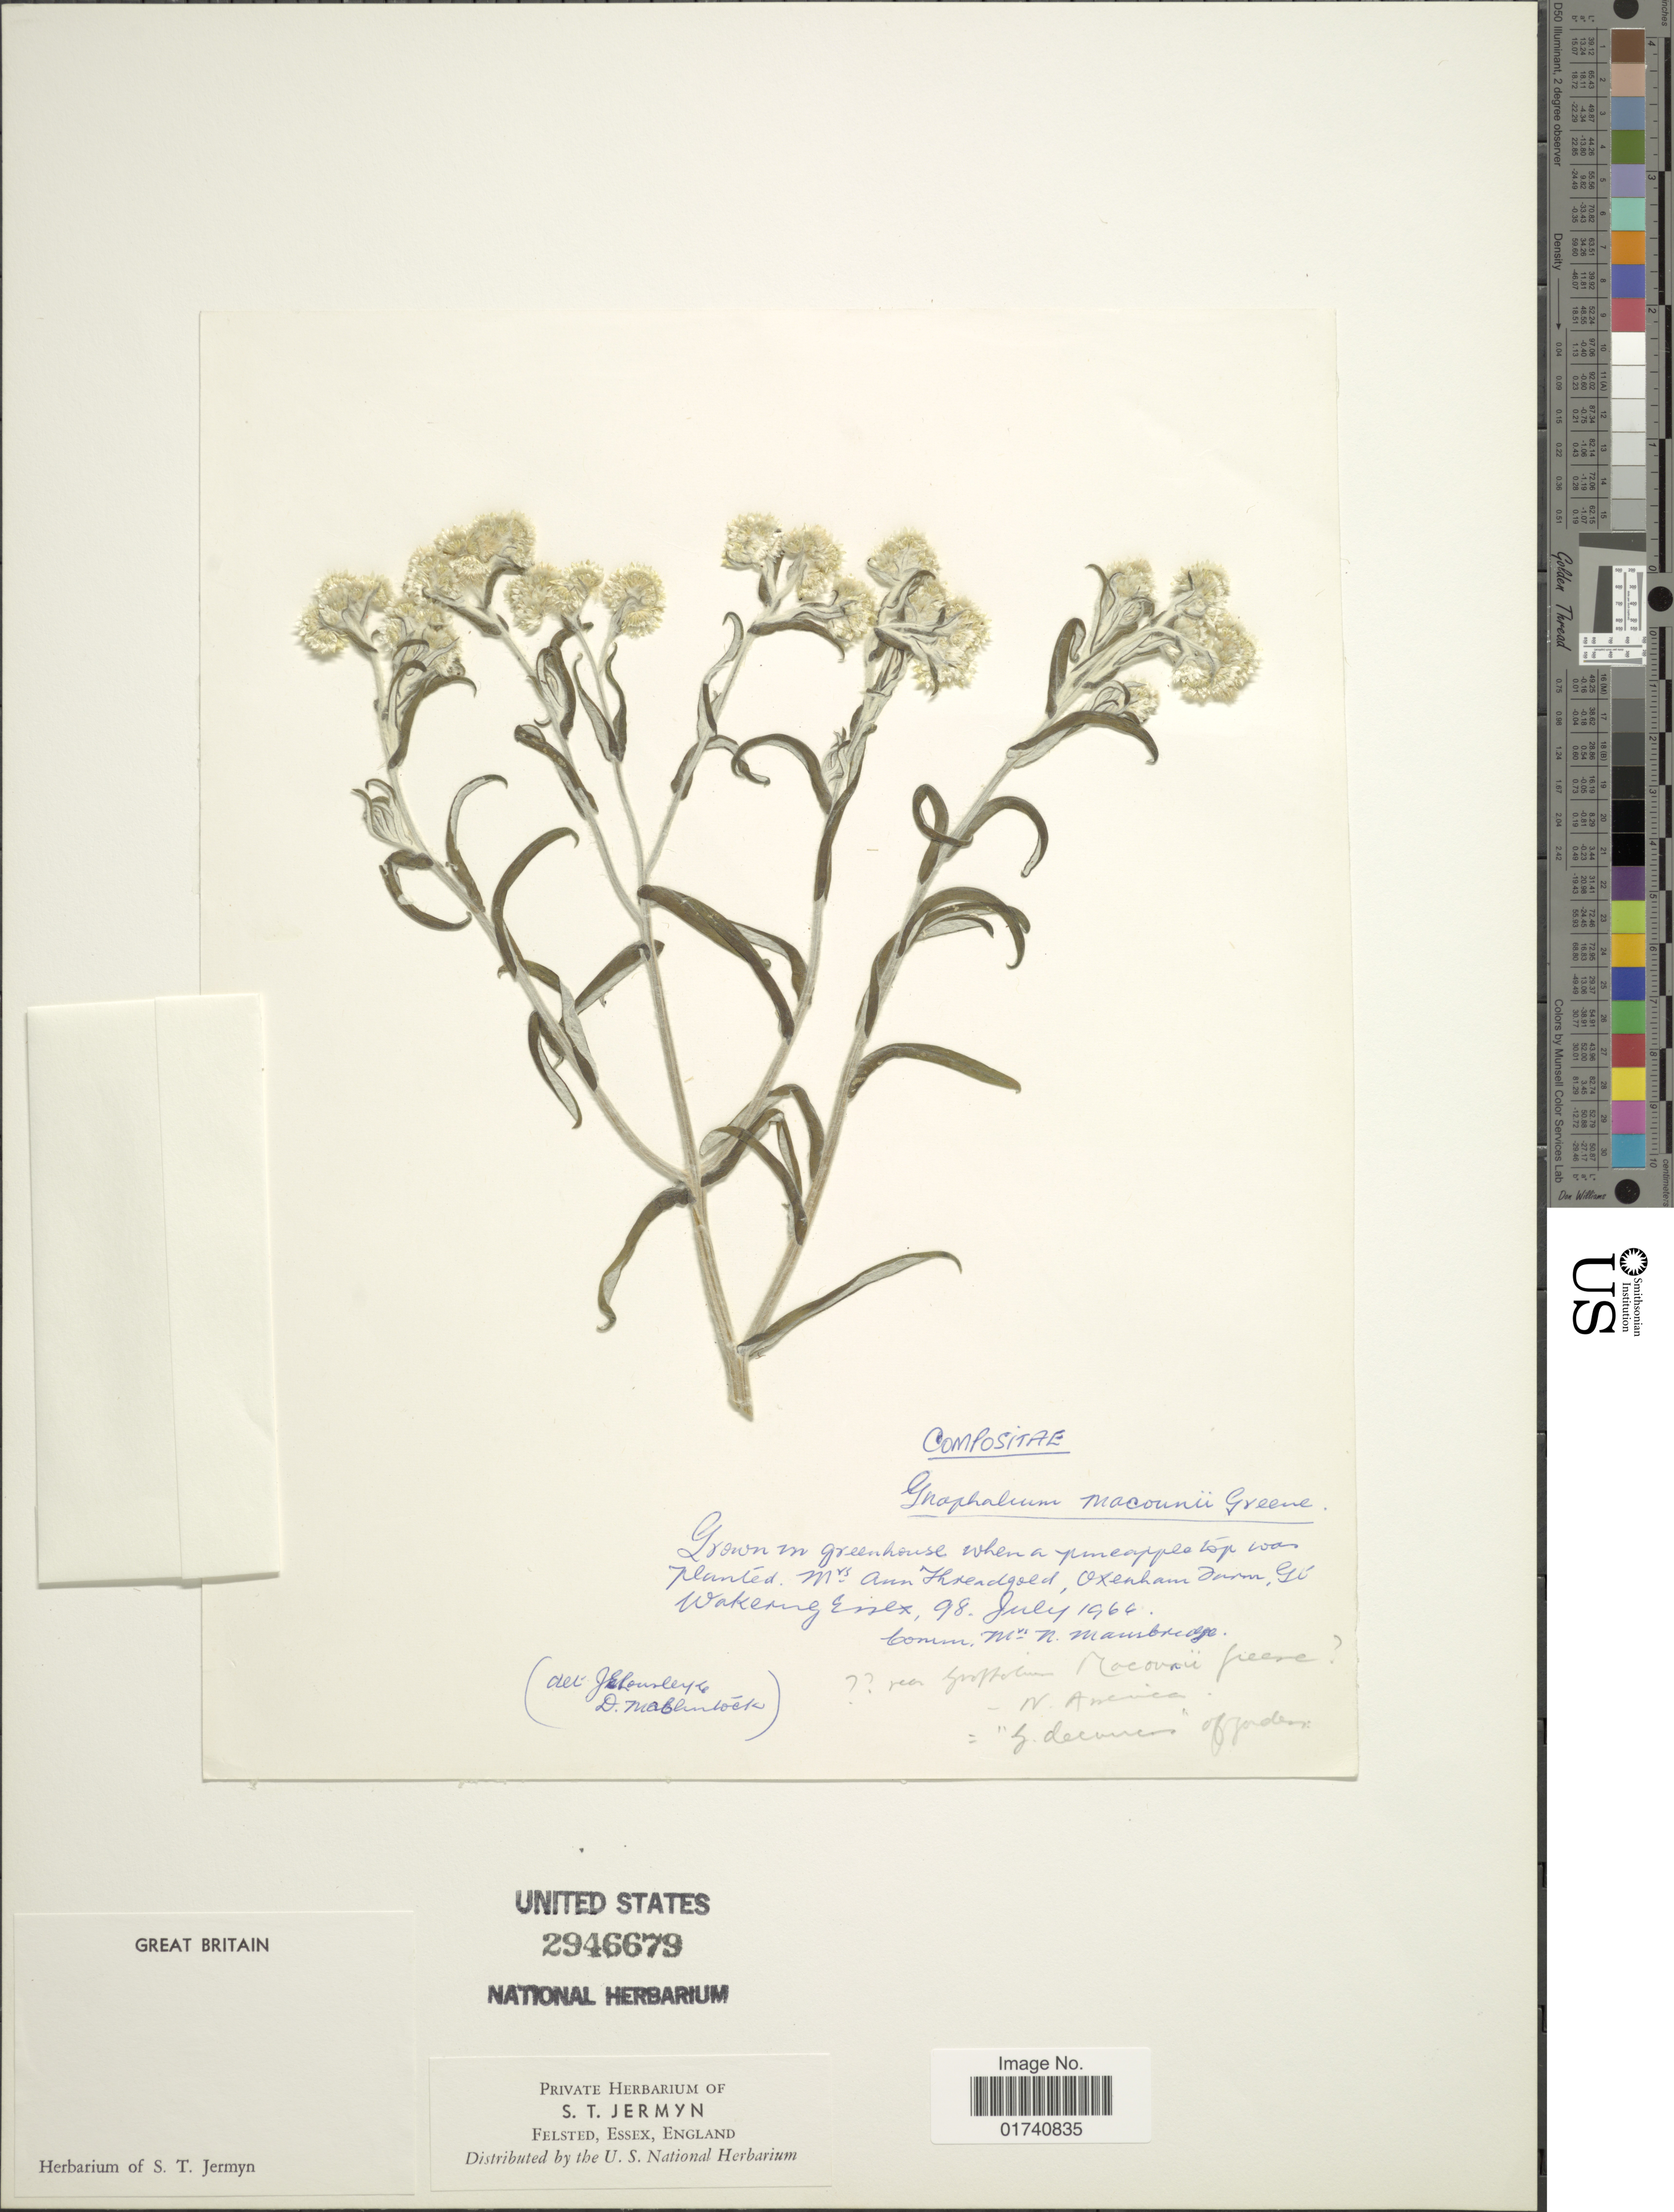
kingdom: Plantae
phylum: Tracheophyta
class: Magnoliopsida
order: Asterales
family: Asteraceae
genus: Pseudognaphalium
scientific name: Pseudognaphalium macounii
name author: (Greene) Kartesz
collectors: ex herb. S. T. Jermyn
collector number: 98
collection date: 1966-07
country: United Kingdom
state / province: England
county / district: Essex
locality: Grown in greenhouse when a pineapple top was planted. Mrs. Ann Threadgold, Oxenham Dawn. Great Wakering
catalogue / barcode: US 2946679